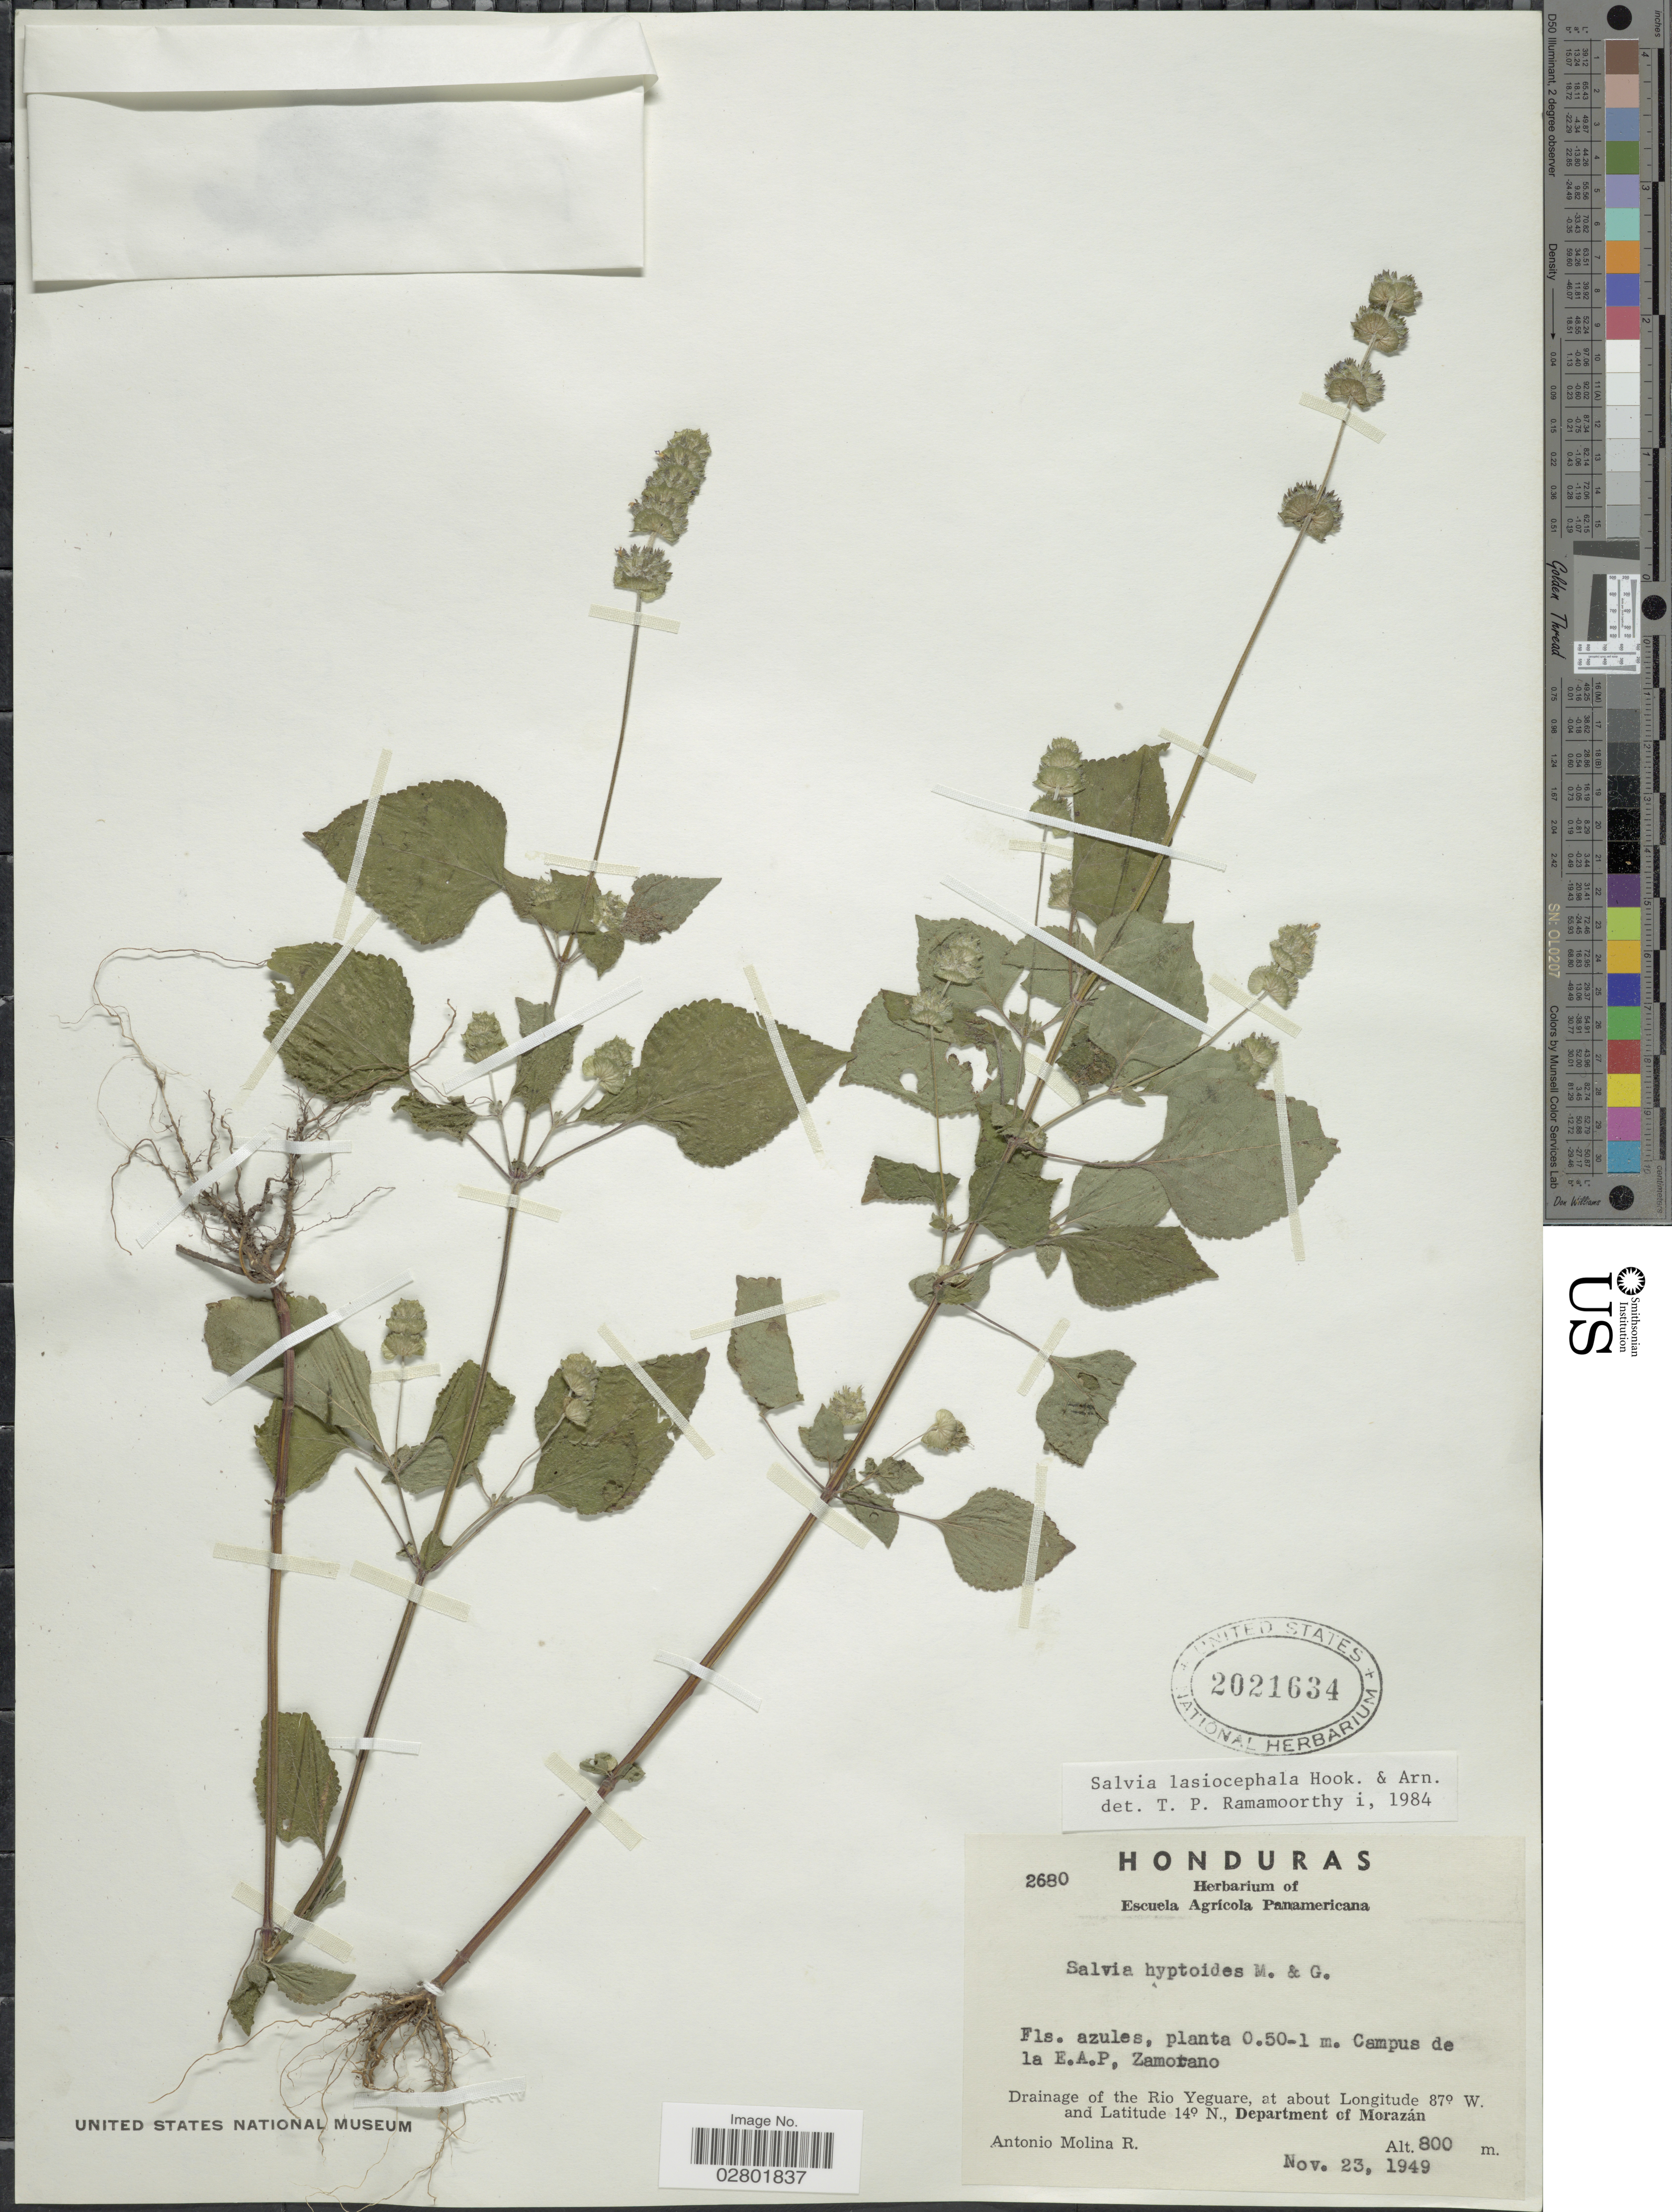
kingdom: Plantae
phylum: Tracheophyta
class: Magnoliopsida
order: Lamiales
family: Lamiaceae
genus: Salvia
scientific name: Salvia lasiocephala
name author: Hook. & Arn.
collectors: A. Molina R.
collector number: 2680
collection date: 1949-11-23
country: Honduras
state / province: Fco. Morazán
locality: Campus de la E.A.P., Zamorano, Drainage of the Rio Yeguare, Department of Morazán.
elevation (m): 800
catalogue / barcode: US 2021634